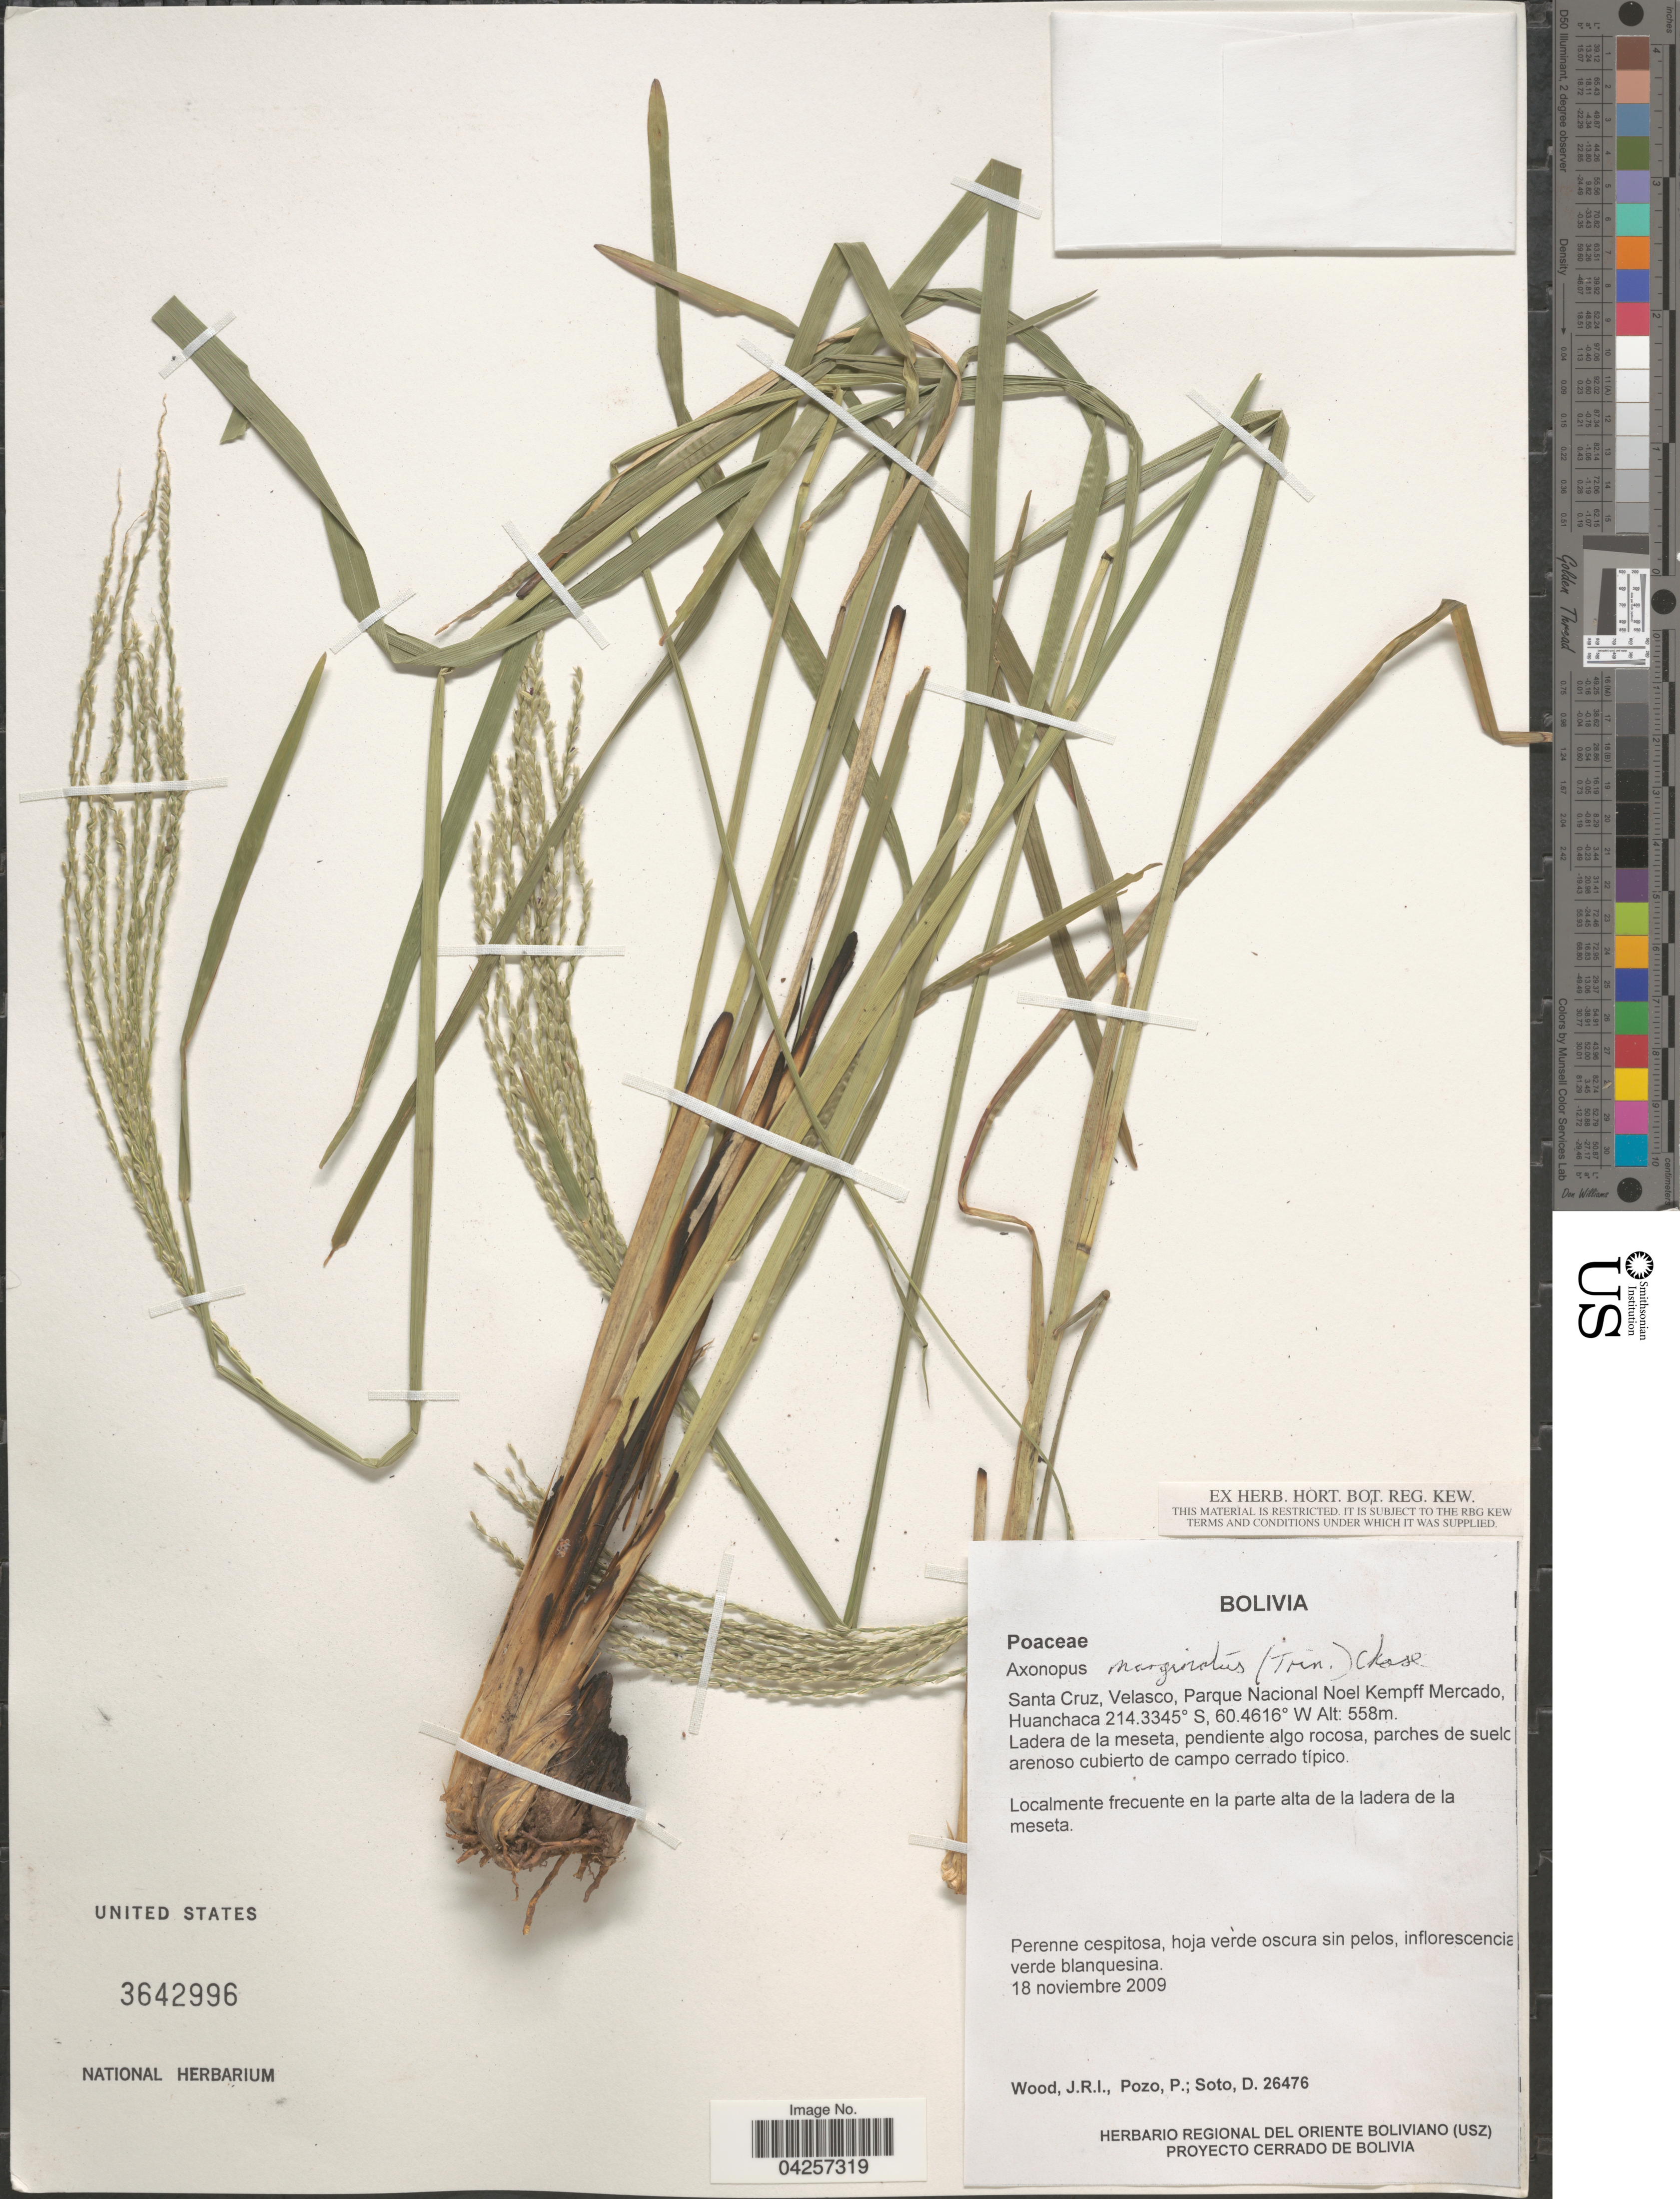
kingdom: Plantae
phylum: Tracheophyta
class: Liliopsida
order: Poales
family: Poaceae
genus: Axonopus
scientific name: Axonopus marginatus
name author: (Trin.) Chase ex Hitchc.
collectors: J. R. I. Wood, P. Pozo & D. Soto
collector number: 26476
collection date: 2009-11-18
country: Bolivia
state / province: Santa Cruz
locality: Velasco, Parque Nacional Noel Kempff Mercado, Huanchaca.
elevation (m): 558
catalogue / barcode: US 3642996